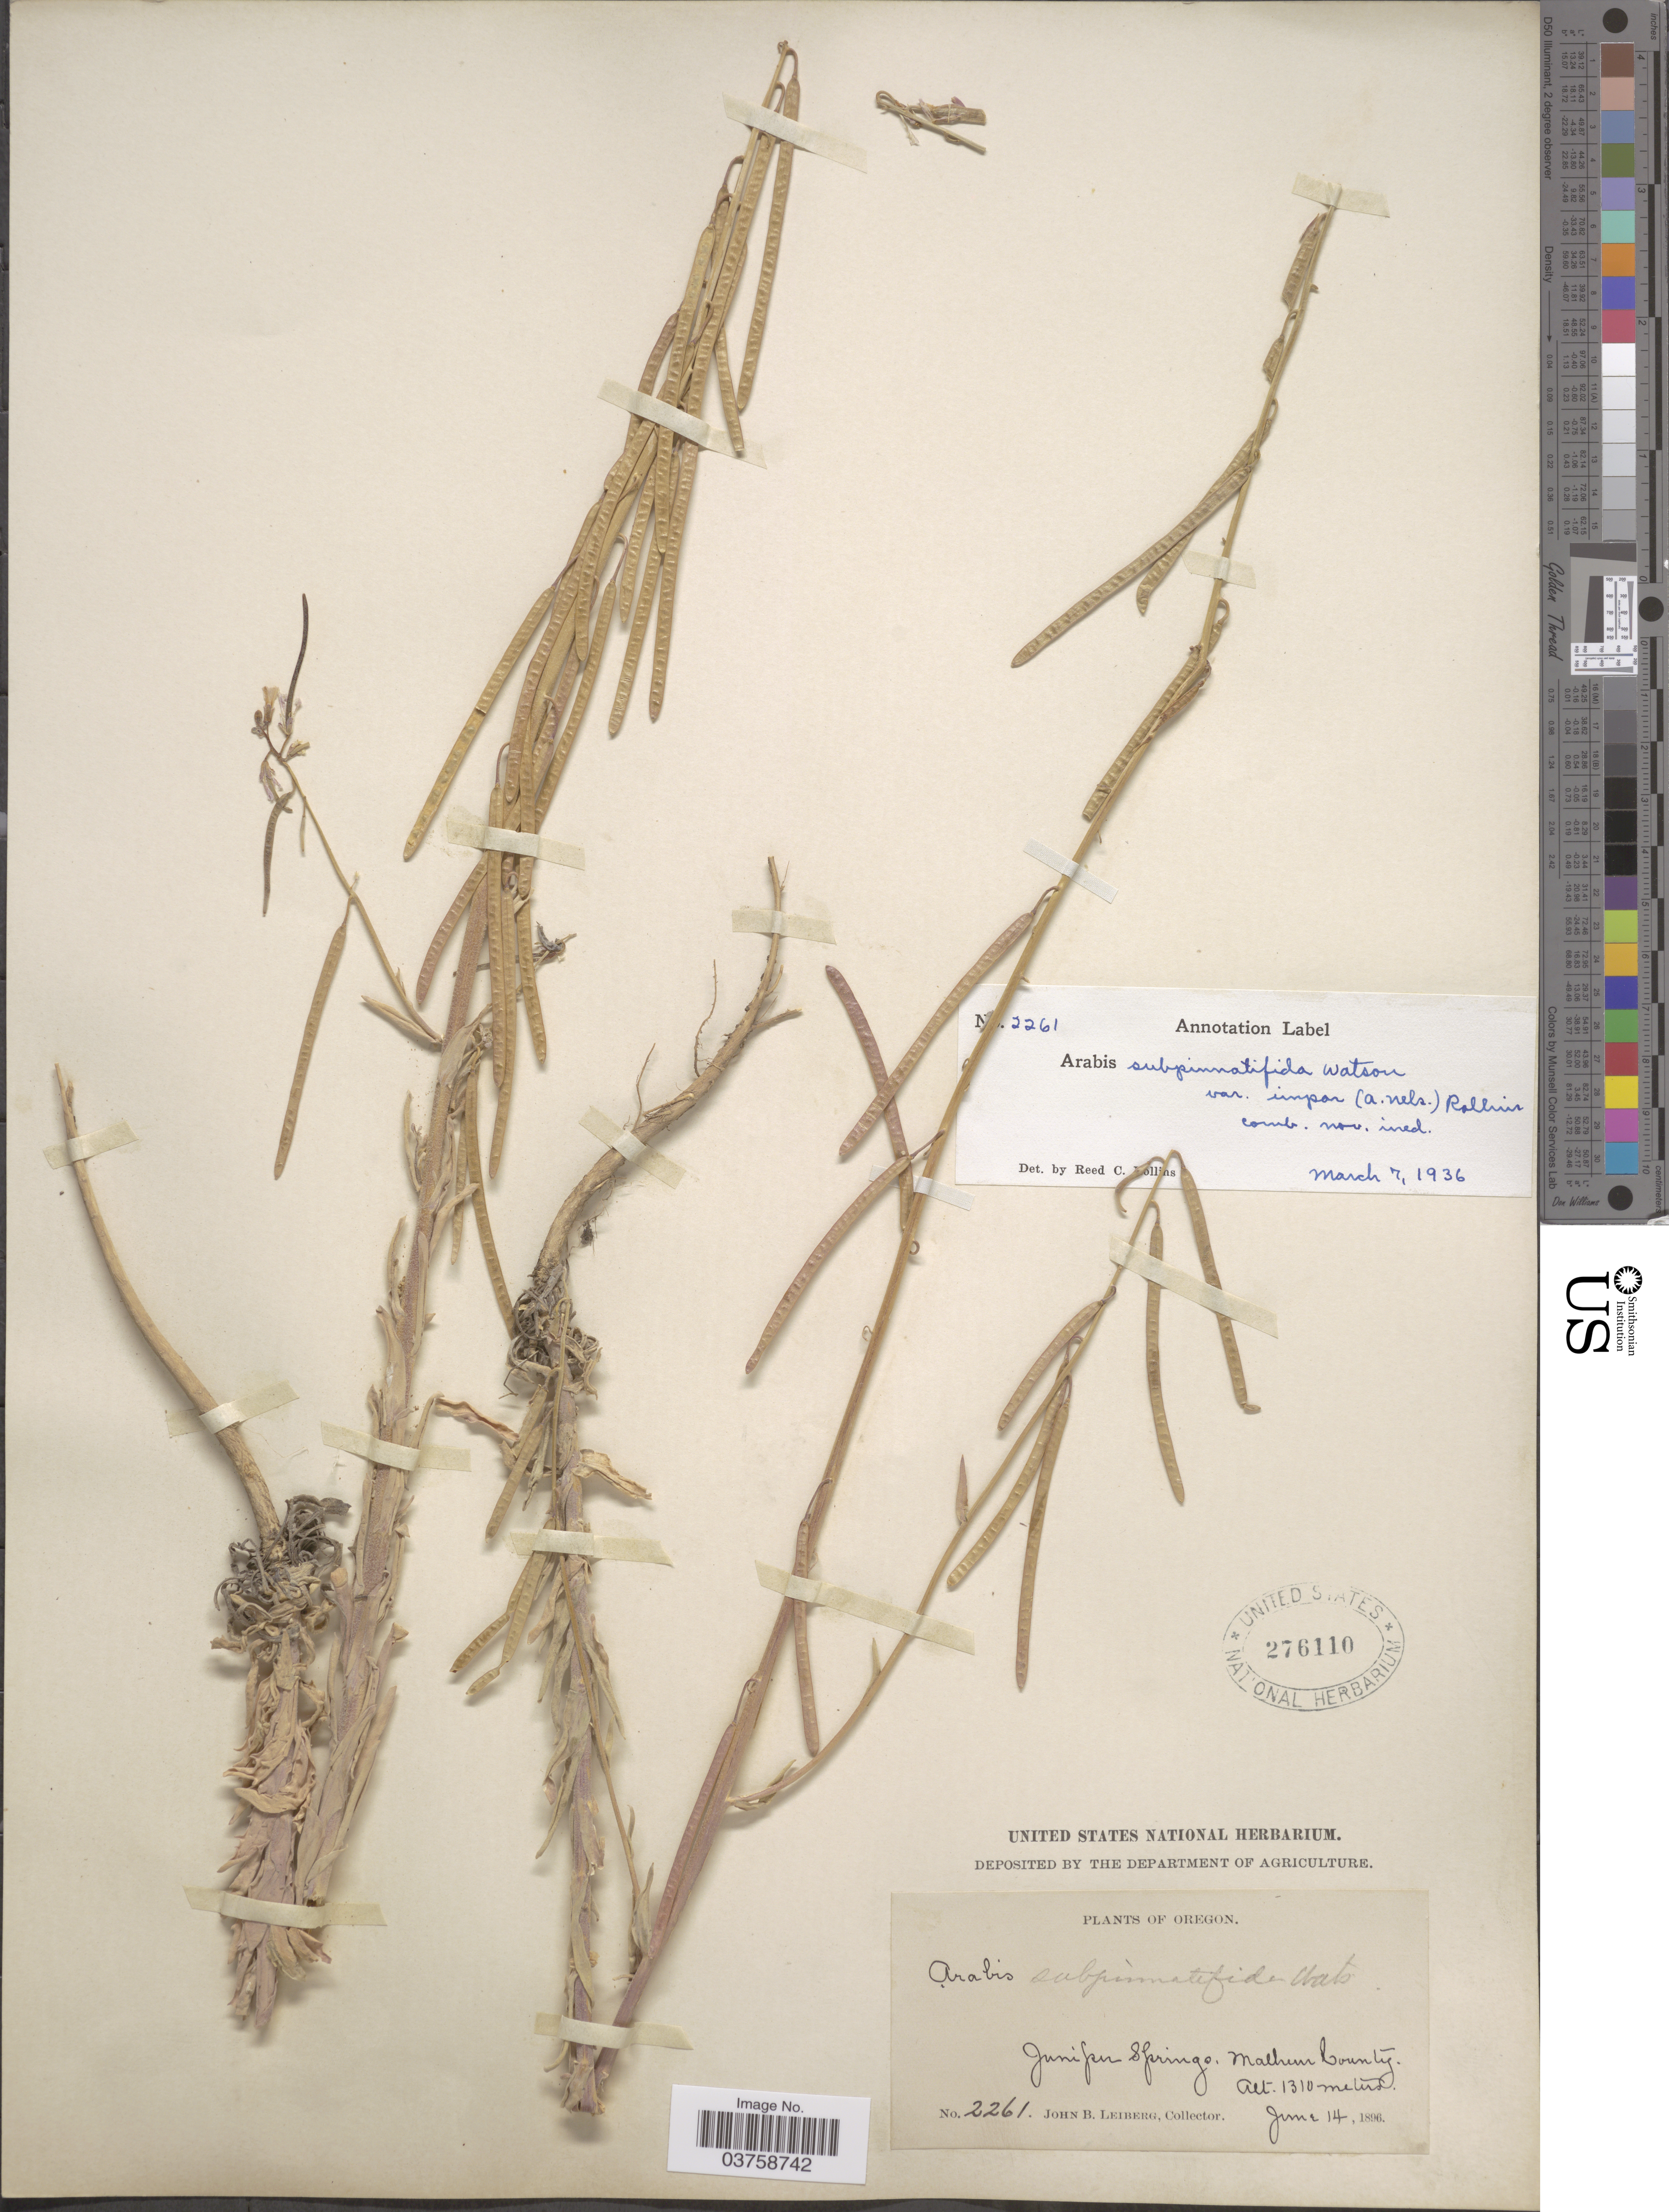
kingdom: Plantae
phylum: Tracheophyta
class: Magnoliopsida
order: Brassicales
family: Brassicaceae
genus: Arabis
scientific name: Arabis puberula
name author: Nutt.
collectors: J. B. Leiberg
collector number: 2261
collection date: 1896-06-14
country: United States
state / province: Oregon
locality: Juniper Springs. Malheur County.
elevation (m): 1310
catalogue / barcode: US 276110